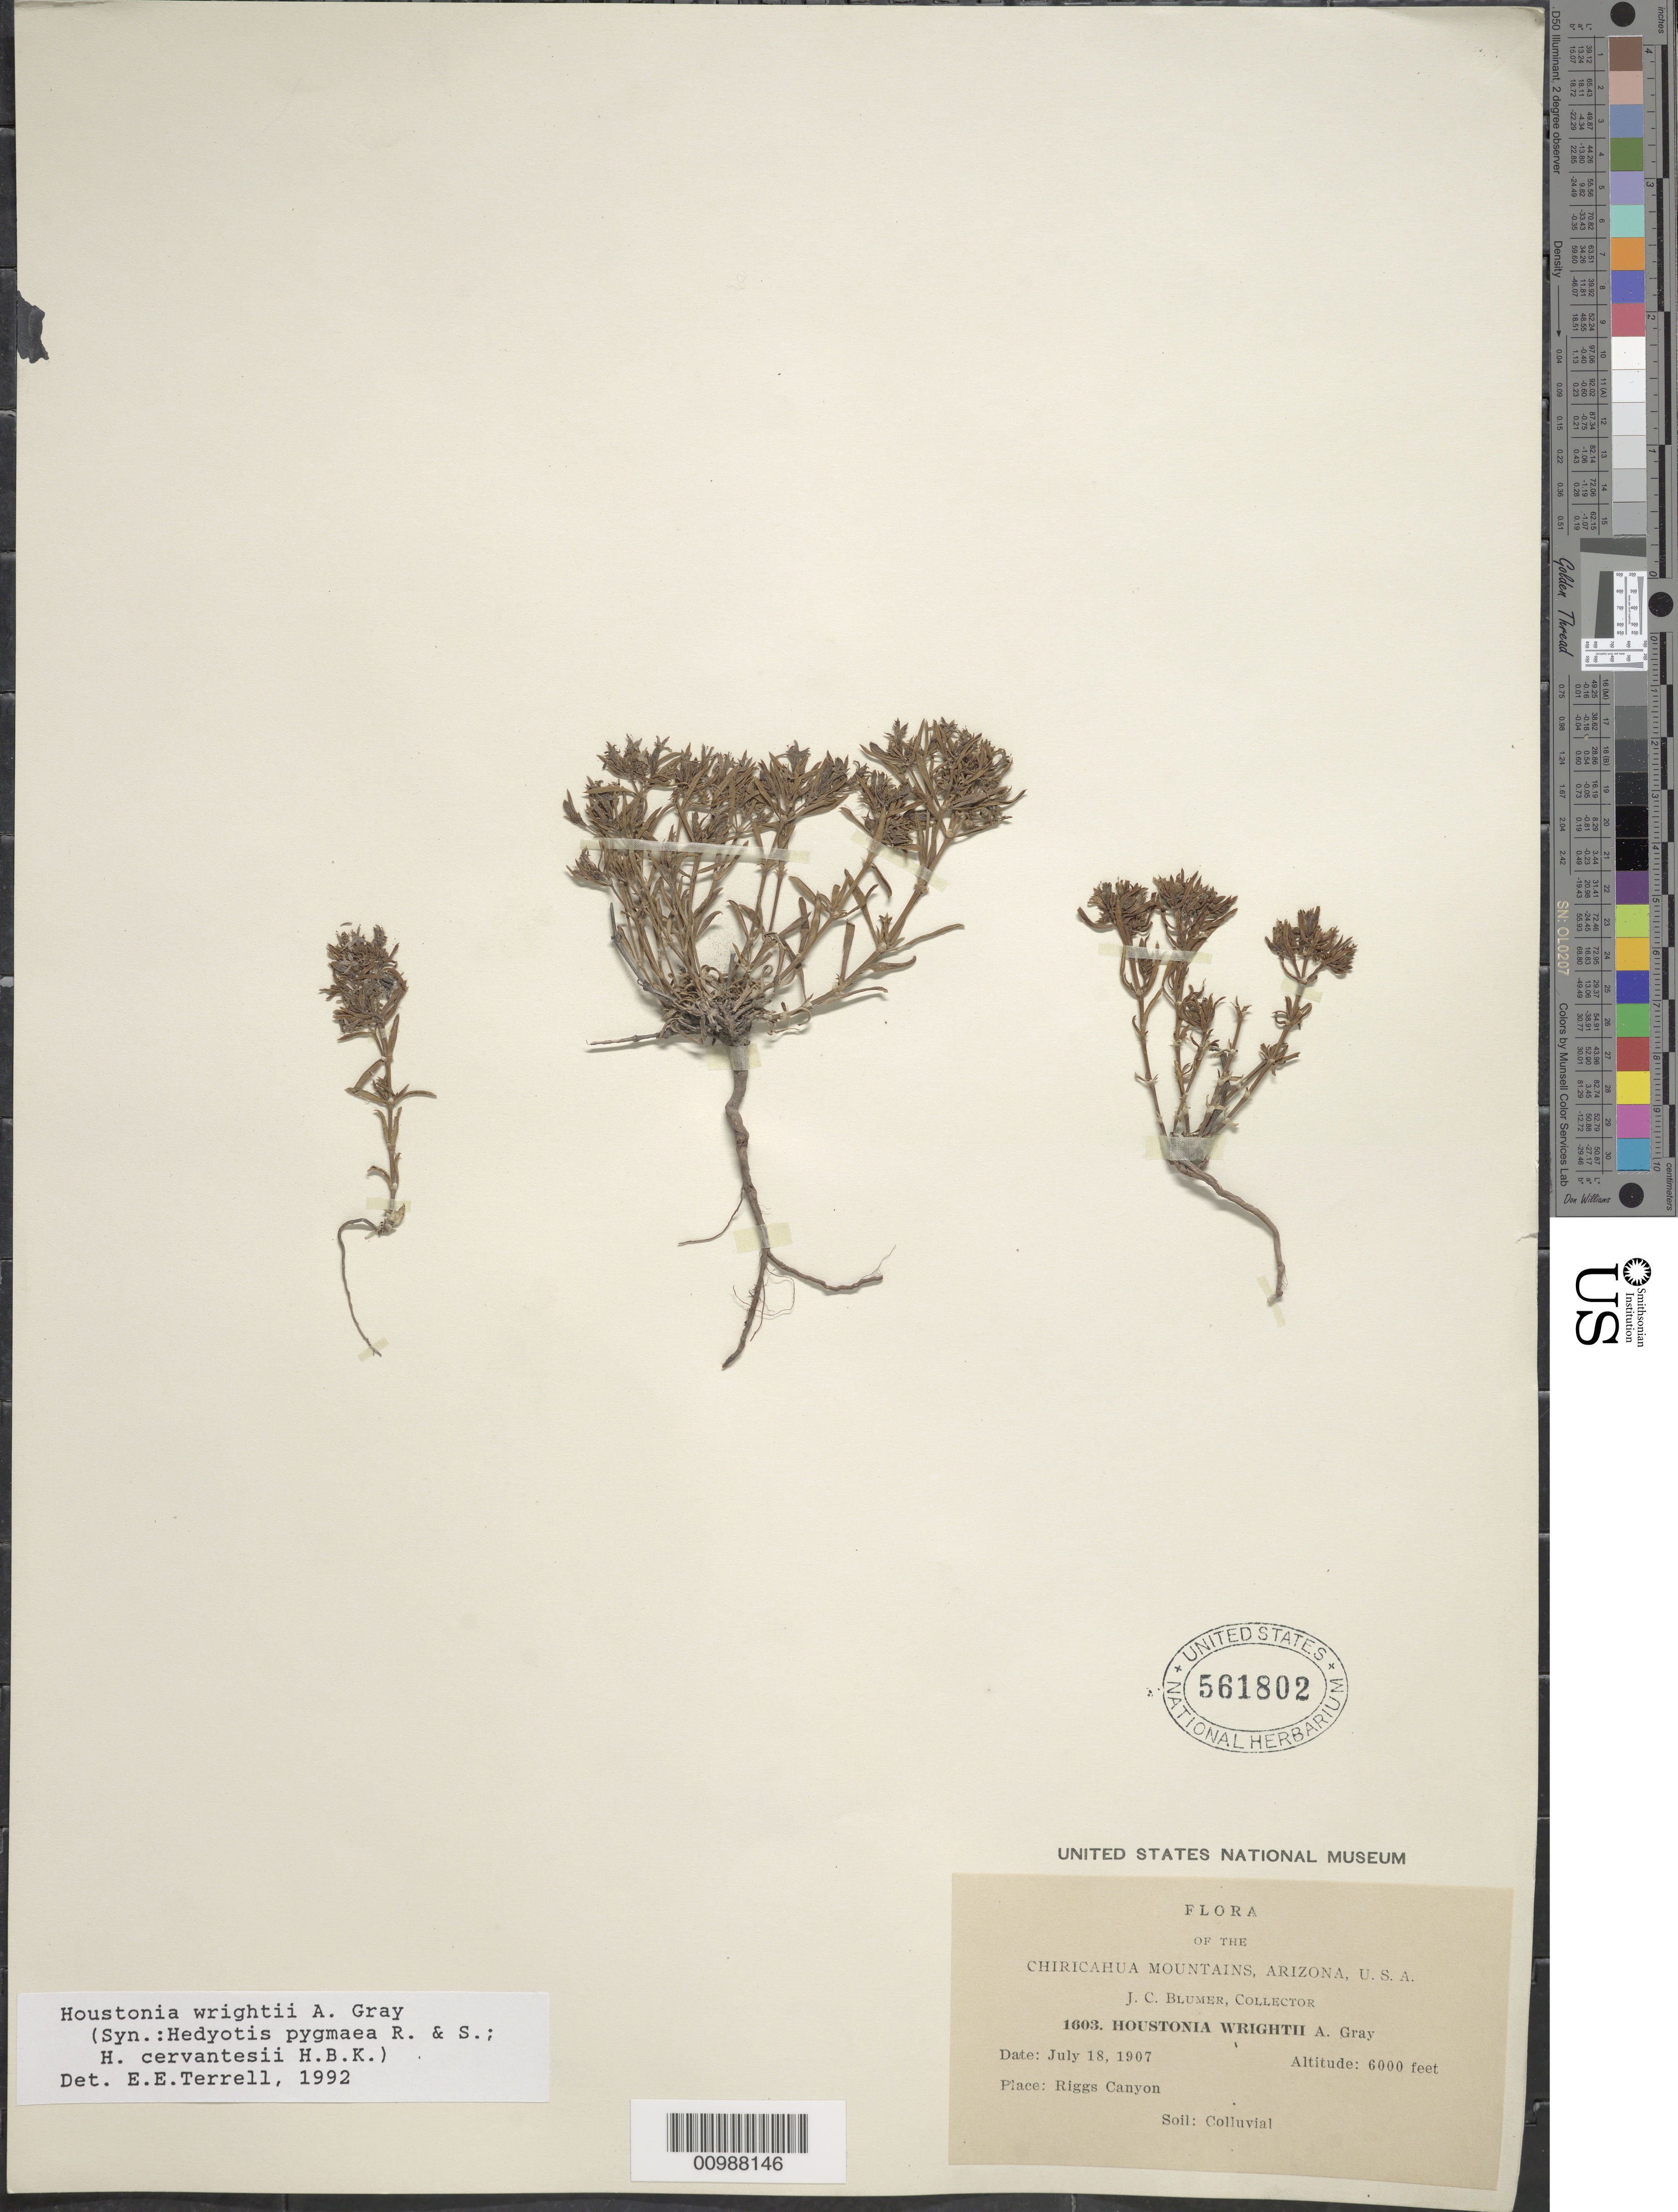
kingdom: Plantae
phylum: Tracheophyta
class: Magnoliopsida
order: Gentianales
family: Rubiaceae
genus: Houstonia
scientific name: Houstonia wrightii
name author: (A. Gray) A. Gray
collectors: J. C. Blumer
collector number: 1603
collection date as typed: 18 Jul 1907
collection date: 1907-07-18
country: United States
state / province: Arizona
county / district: Cochise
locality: Chiricahua Mountains, Riggs Canyon. Colluvial soil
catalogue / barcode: US 561802